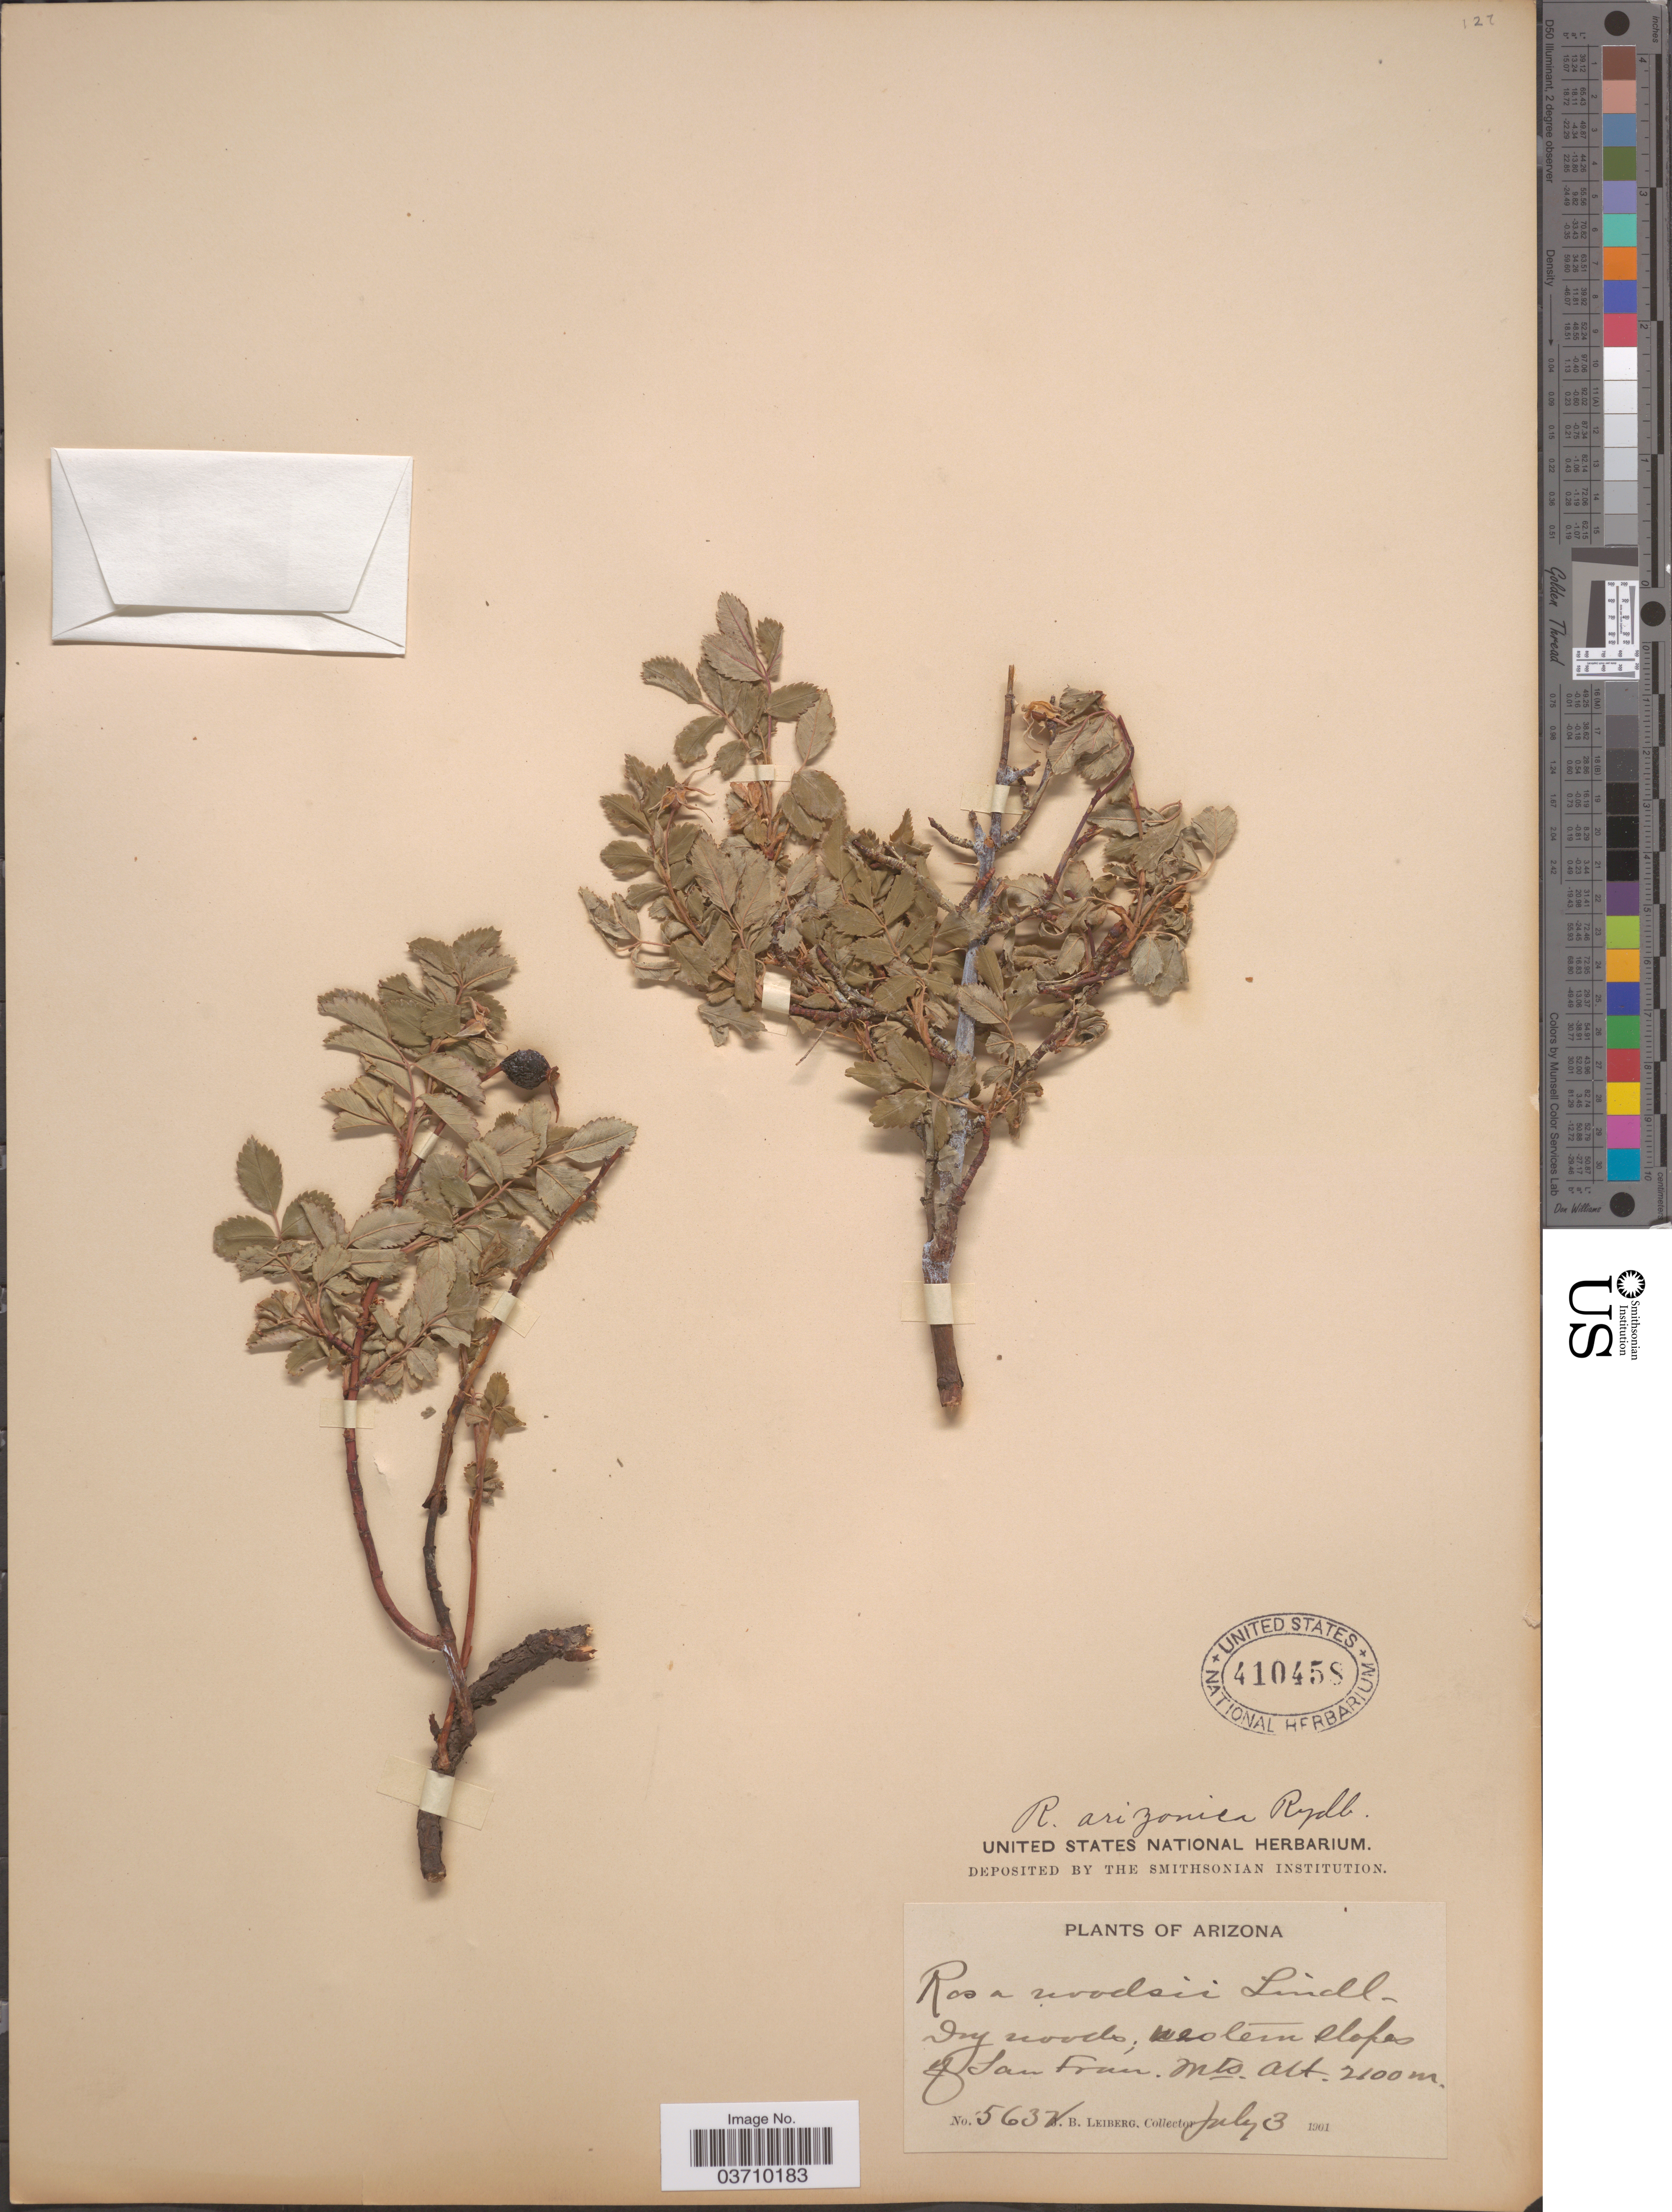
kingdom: Plantae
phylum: Tracheophyta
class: Magnoliopsida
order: Rosales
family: Rosaceae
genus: Rosa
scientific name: Rosa arizonica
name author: Rydb.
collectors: J. B. Leiberg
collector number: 5632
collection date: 1901-07-03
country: United States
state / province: Arizona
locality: Western slopes of San Fran. Mts.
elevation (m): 2100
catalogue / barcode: US 410458